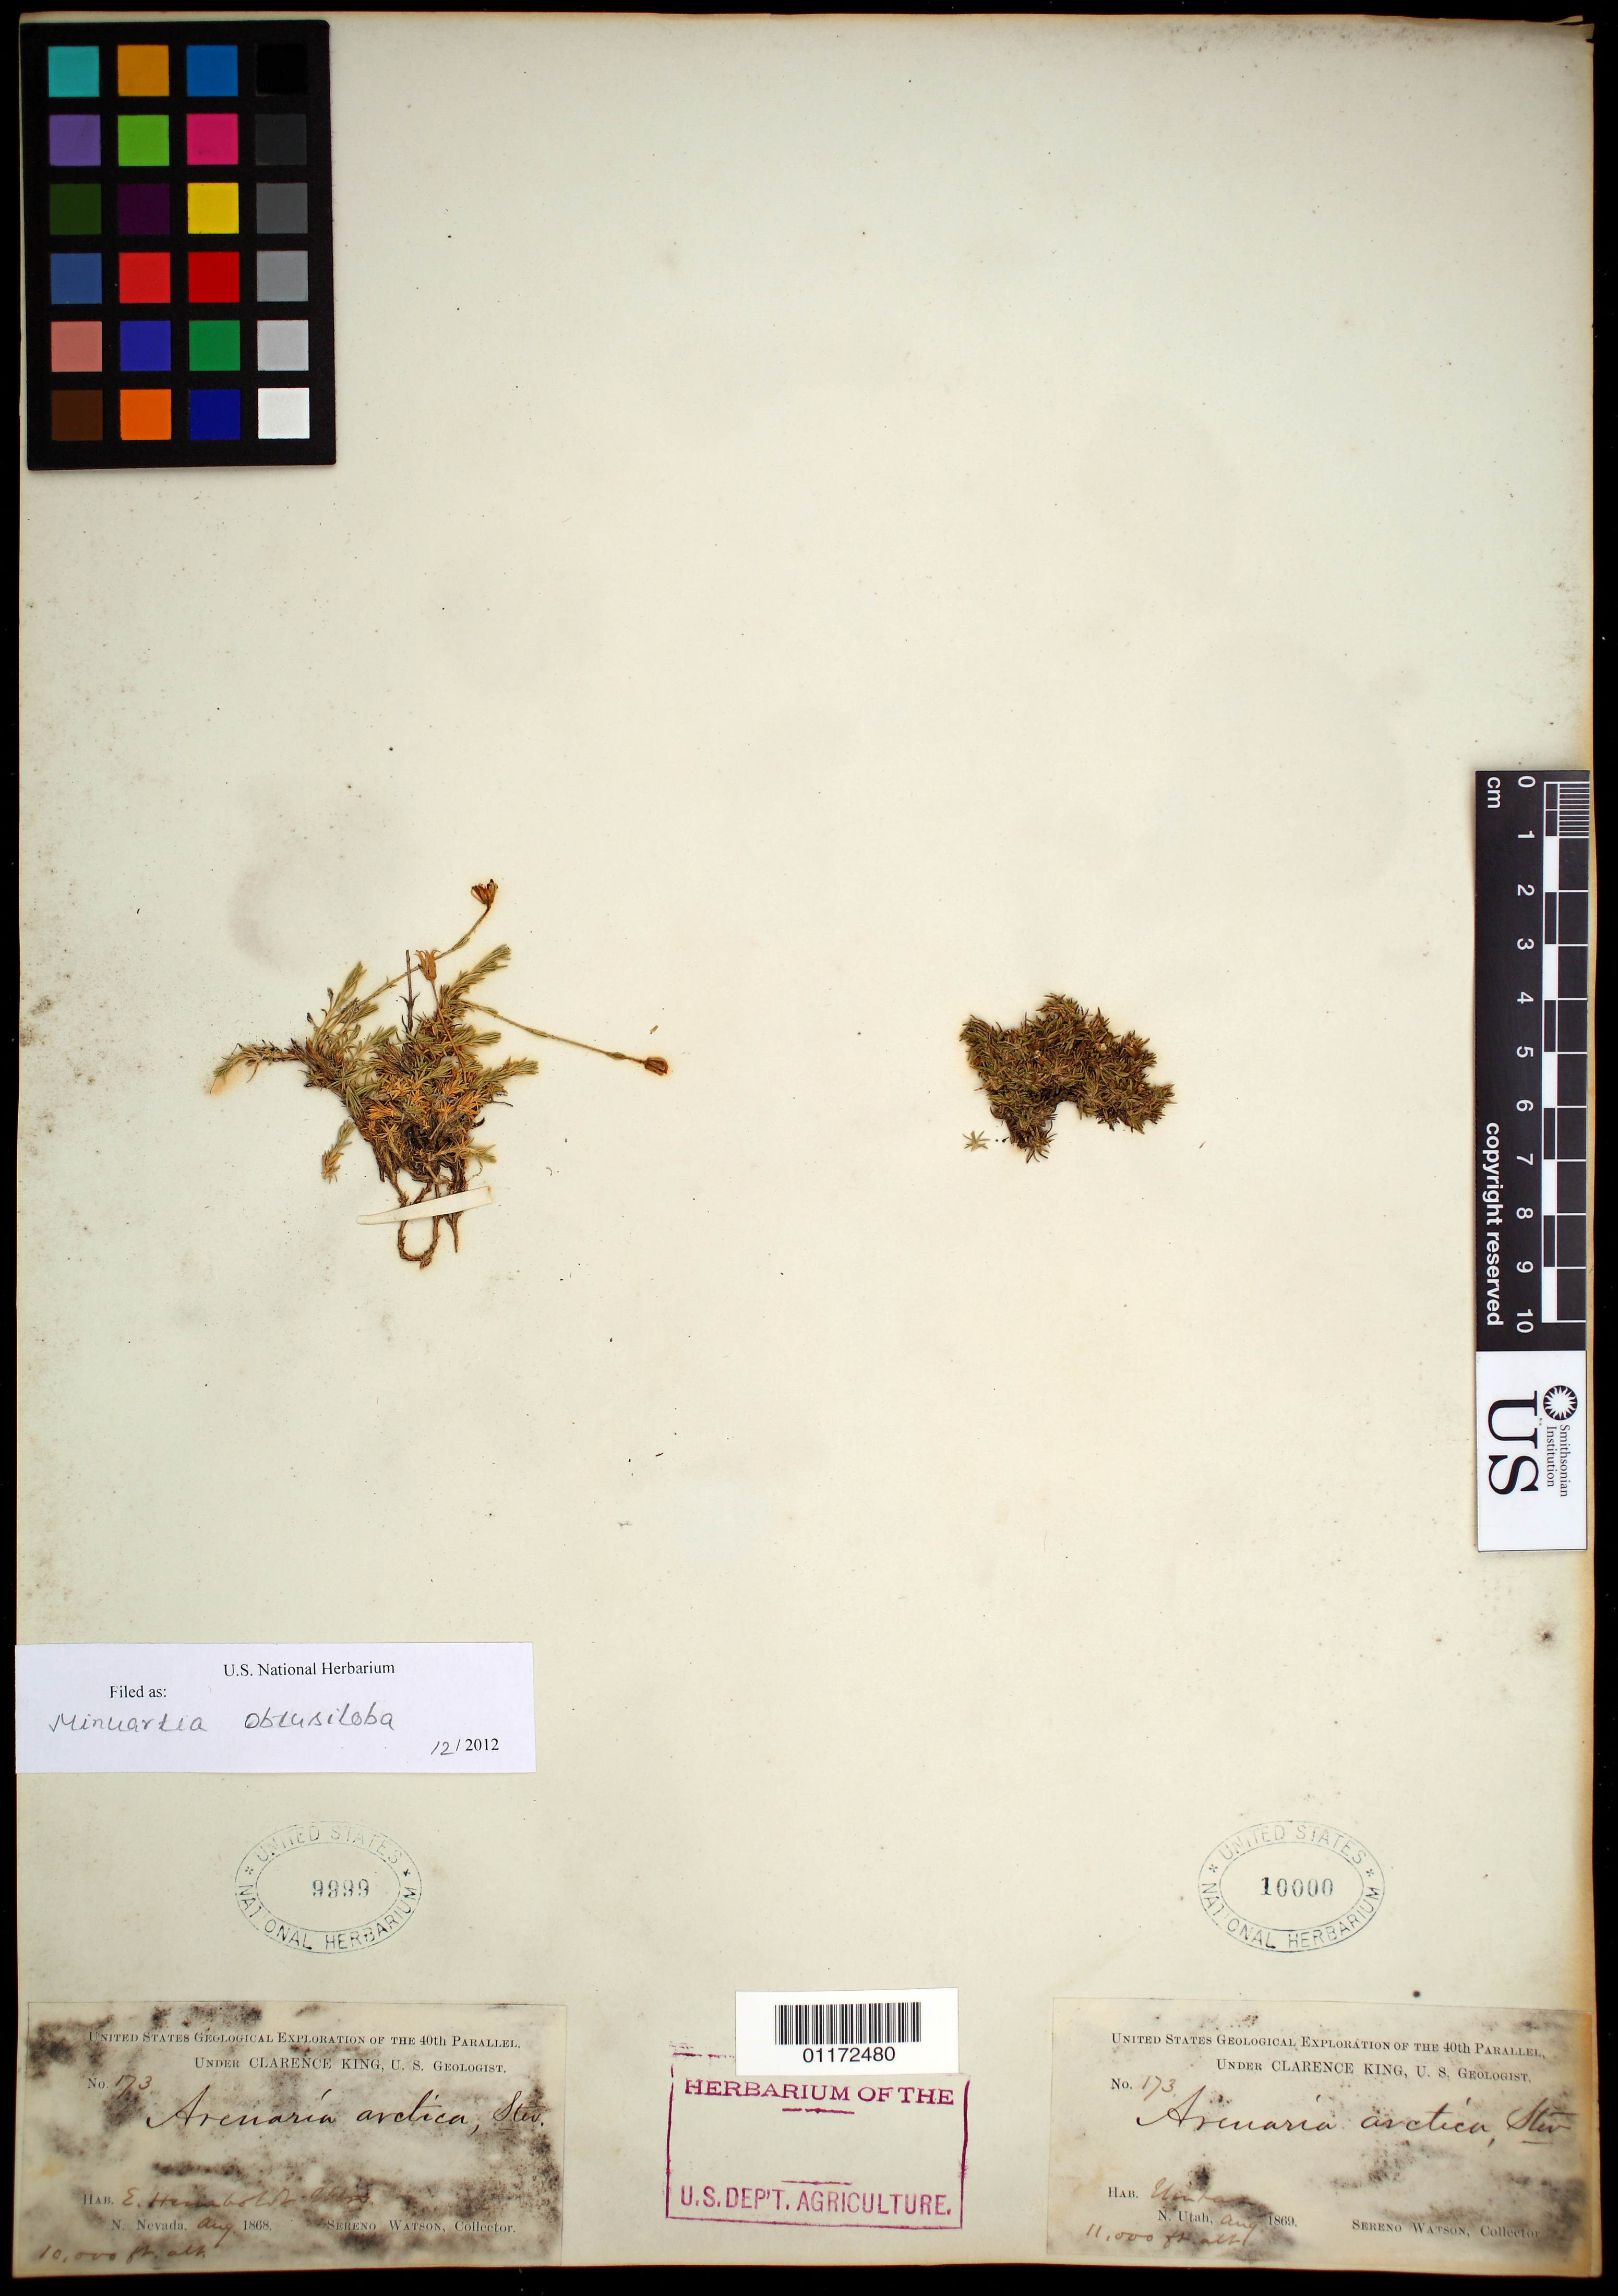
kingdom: Plantae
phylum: Tracheophyta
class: Magnoliopsida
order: Caryophyllales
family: Caryophyllaceae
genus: Cherleria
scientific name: Cherleria obtusiloba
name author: (Rydb.) A.J. Moore & Dillenb.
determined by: Strong, M. T., (US), Smithsonian Institution - National Museum of Natural History (UNITED STATES)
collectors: S. Watson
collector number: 173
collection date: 1869-08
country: United States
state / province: Utah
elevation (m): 3353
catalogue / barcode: US 10000